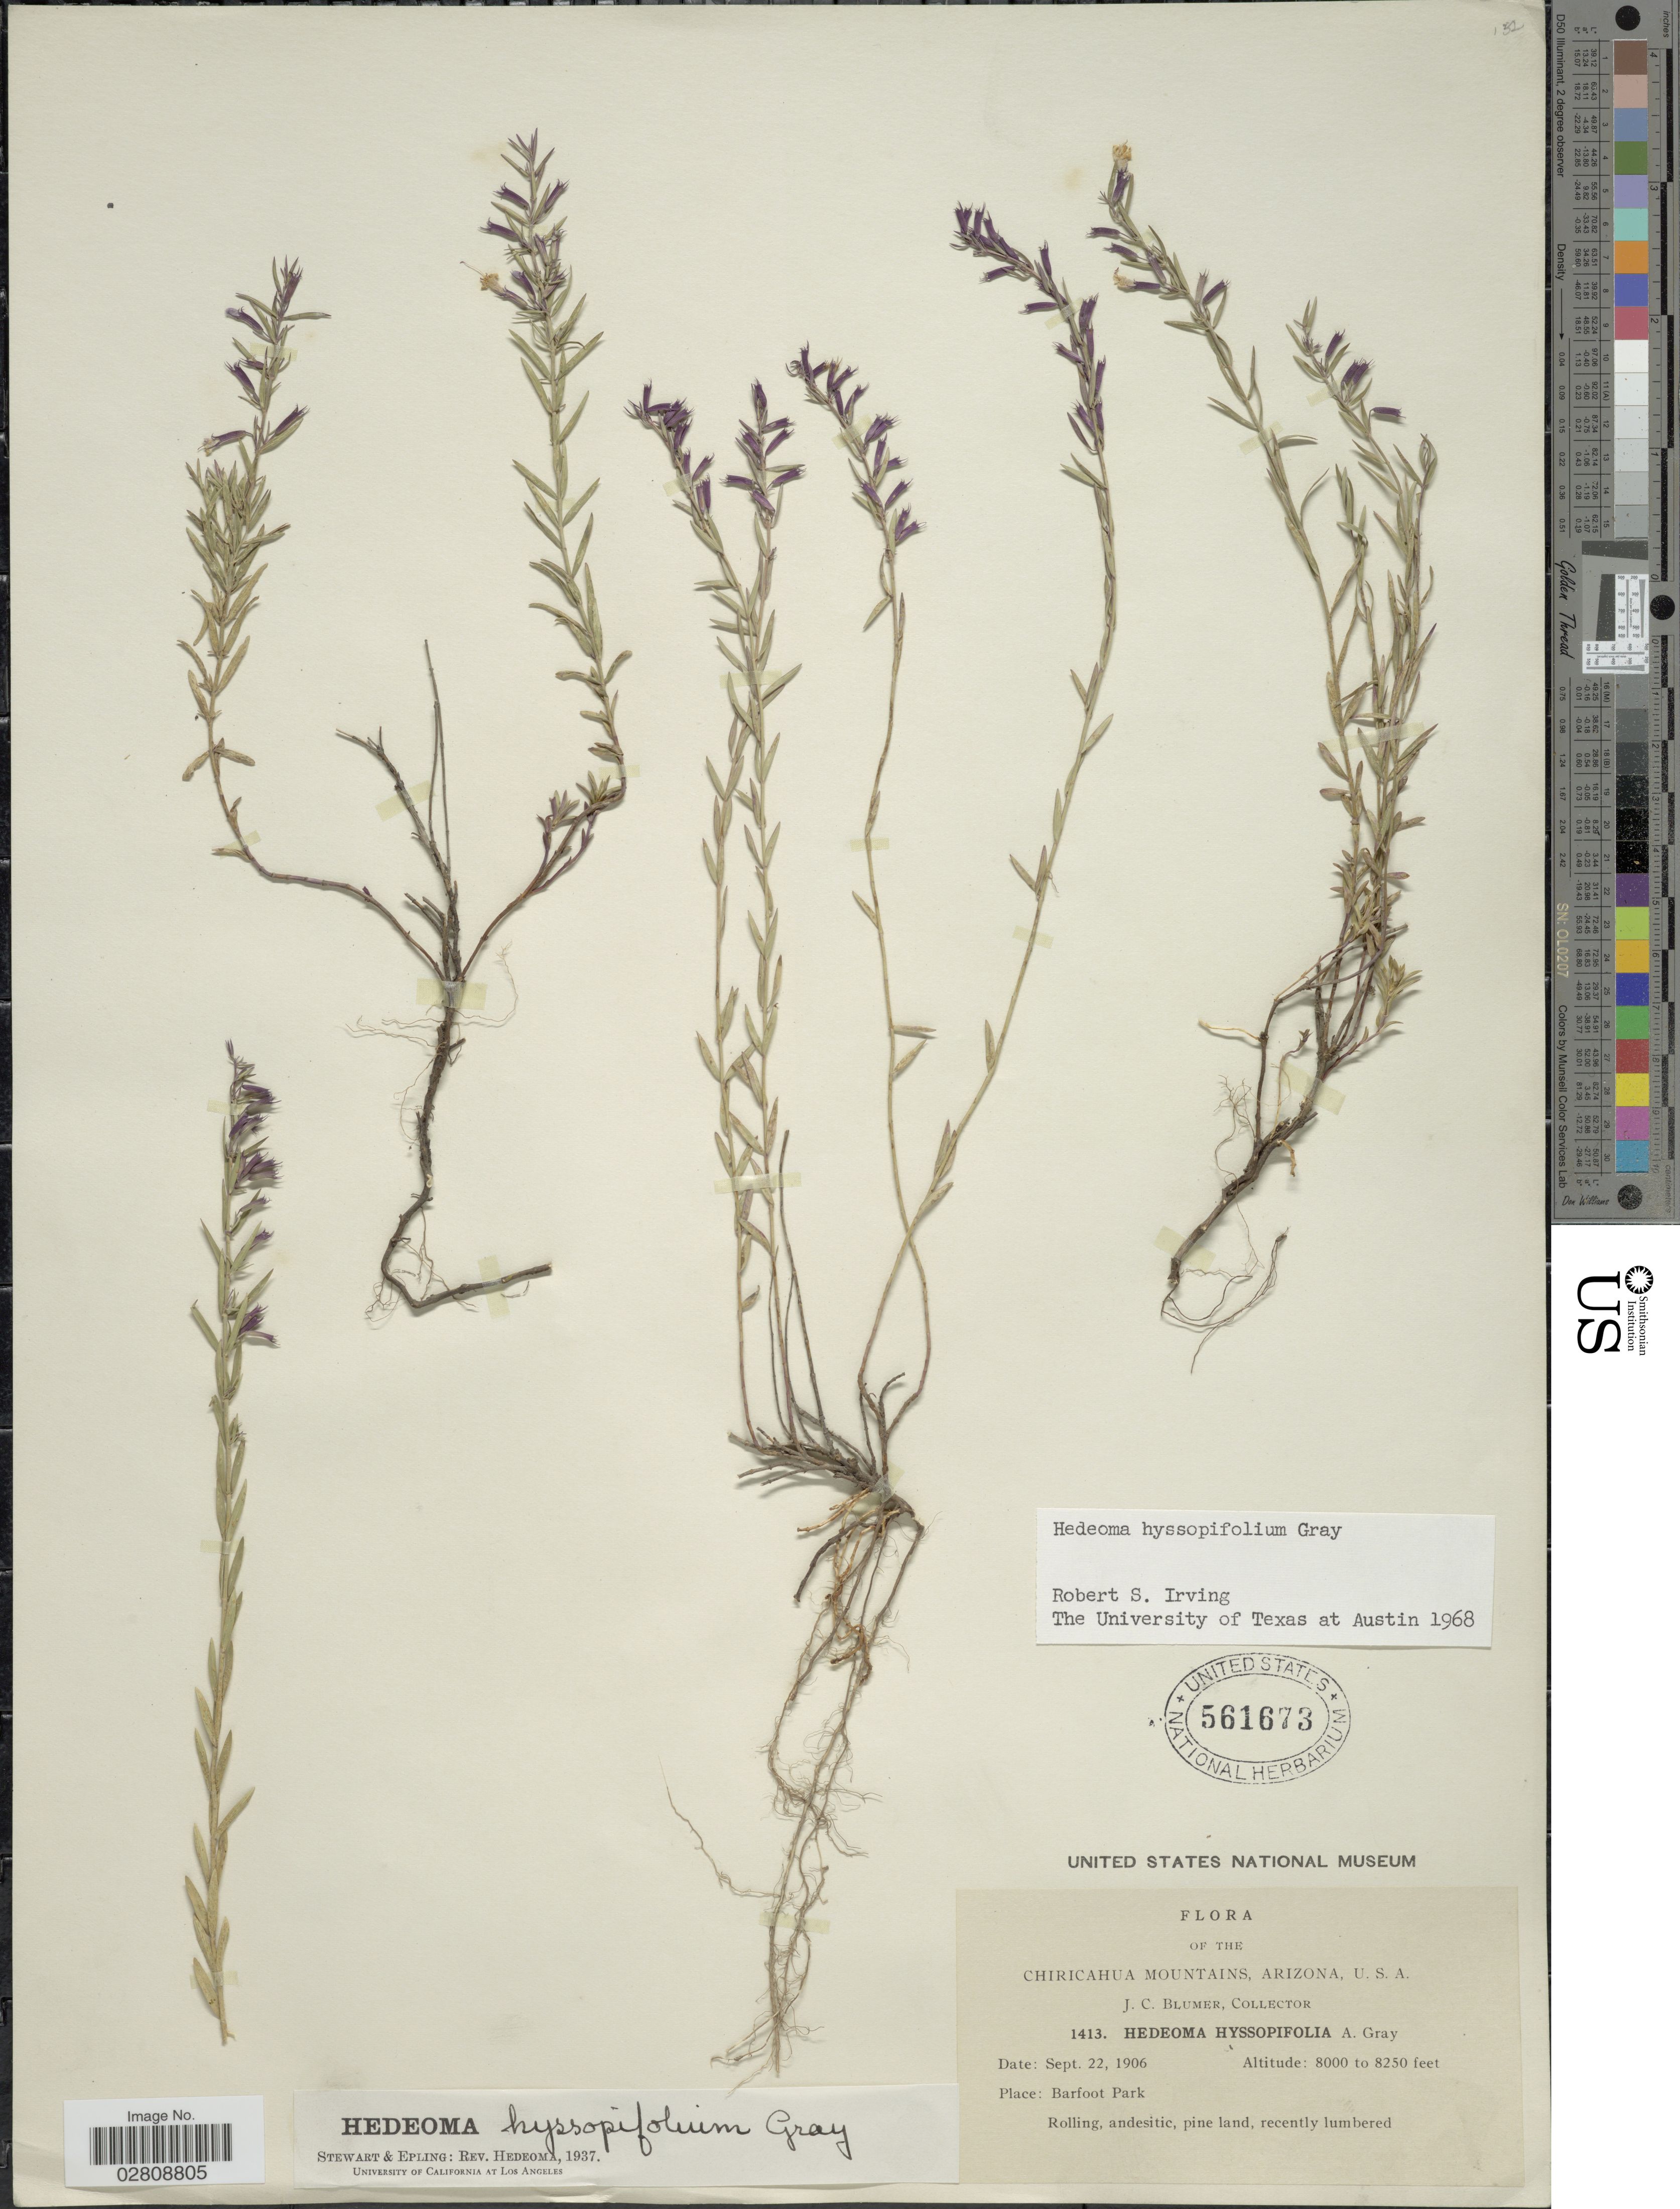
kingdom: Plantae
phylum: Tracheophyta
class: Magnoliopsida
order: Lamiales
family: Lamiaceae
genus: Hedeoma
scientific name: Hedeoma hyssopifolia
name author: A. Gray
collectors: J. C. Blumer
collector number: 1413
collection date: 1906-09-22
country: United States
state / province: Arizona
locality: Chiricahua Mountains, Barfoot Park.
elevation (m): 2438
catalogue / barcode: US 561673